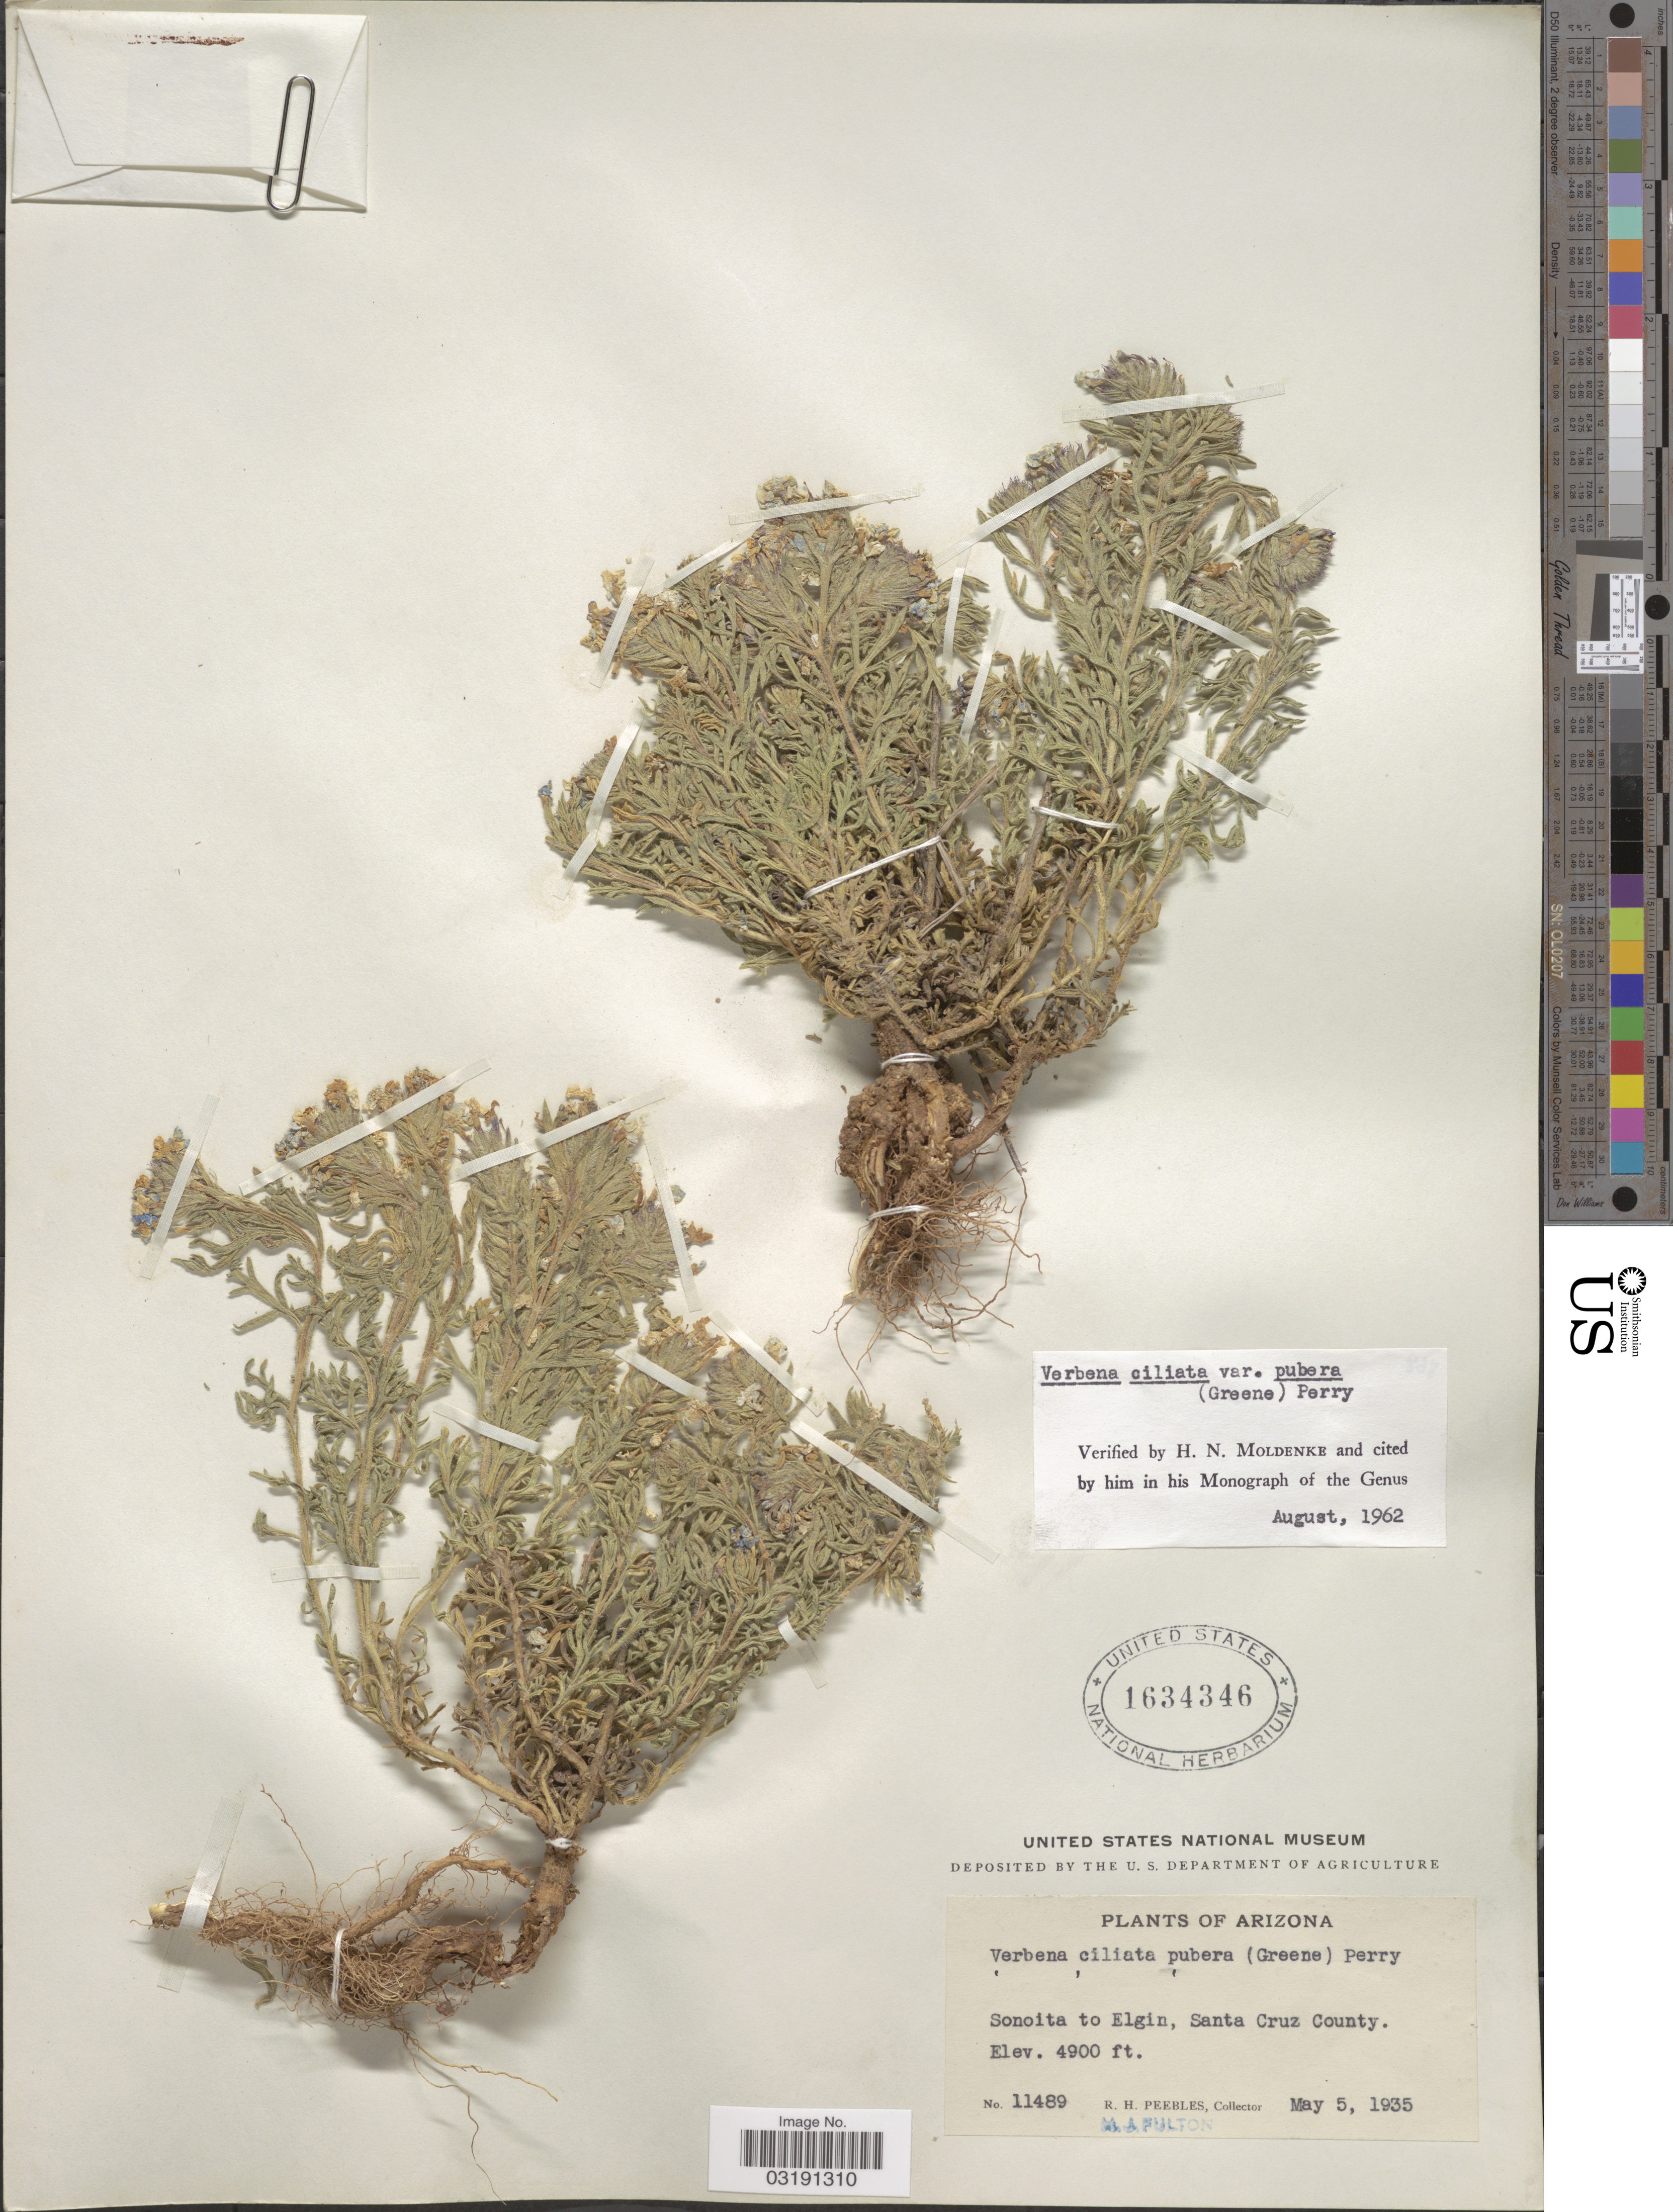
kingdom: Plantae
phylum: Tracheophyta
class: Magnoliopsida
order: Lamiales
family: Verbenaceae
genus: Verbena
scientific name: Verbena ciliata var. pubera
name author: (Greene) L.M. Perry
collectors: R. H. Peebles & H. Fulton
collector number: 11489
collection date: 1935-05-05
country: United States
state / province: Arizona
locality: Sonoita to Elgin, Santa Cruz County.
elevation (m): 1494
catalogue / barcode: US 1634346